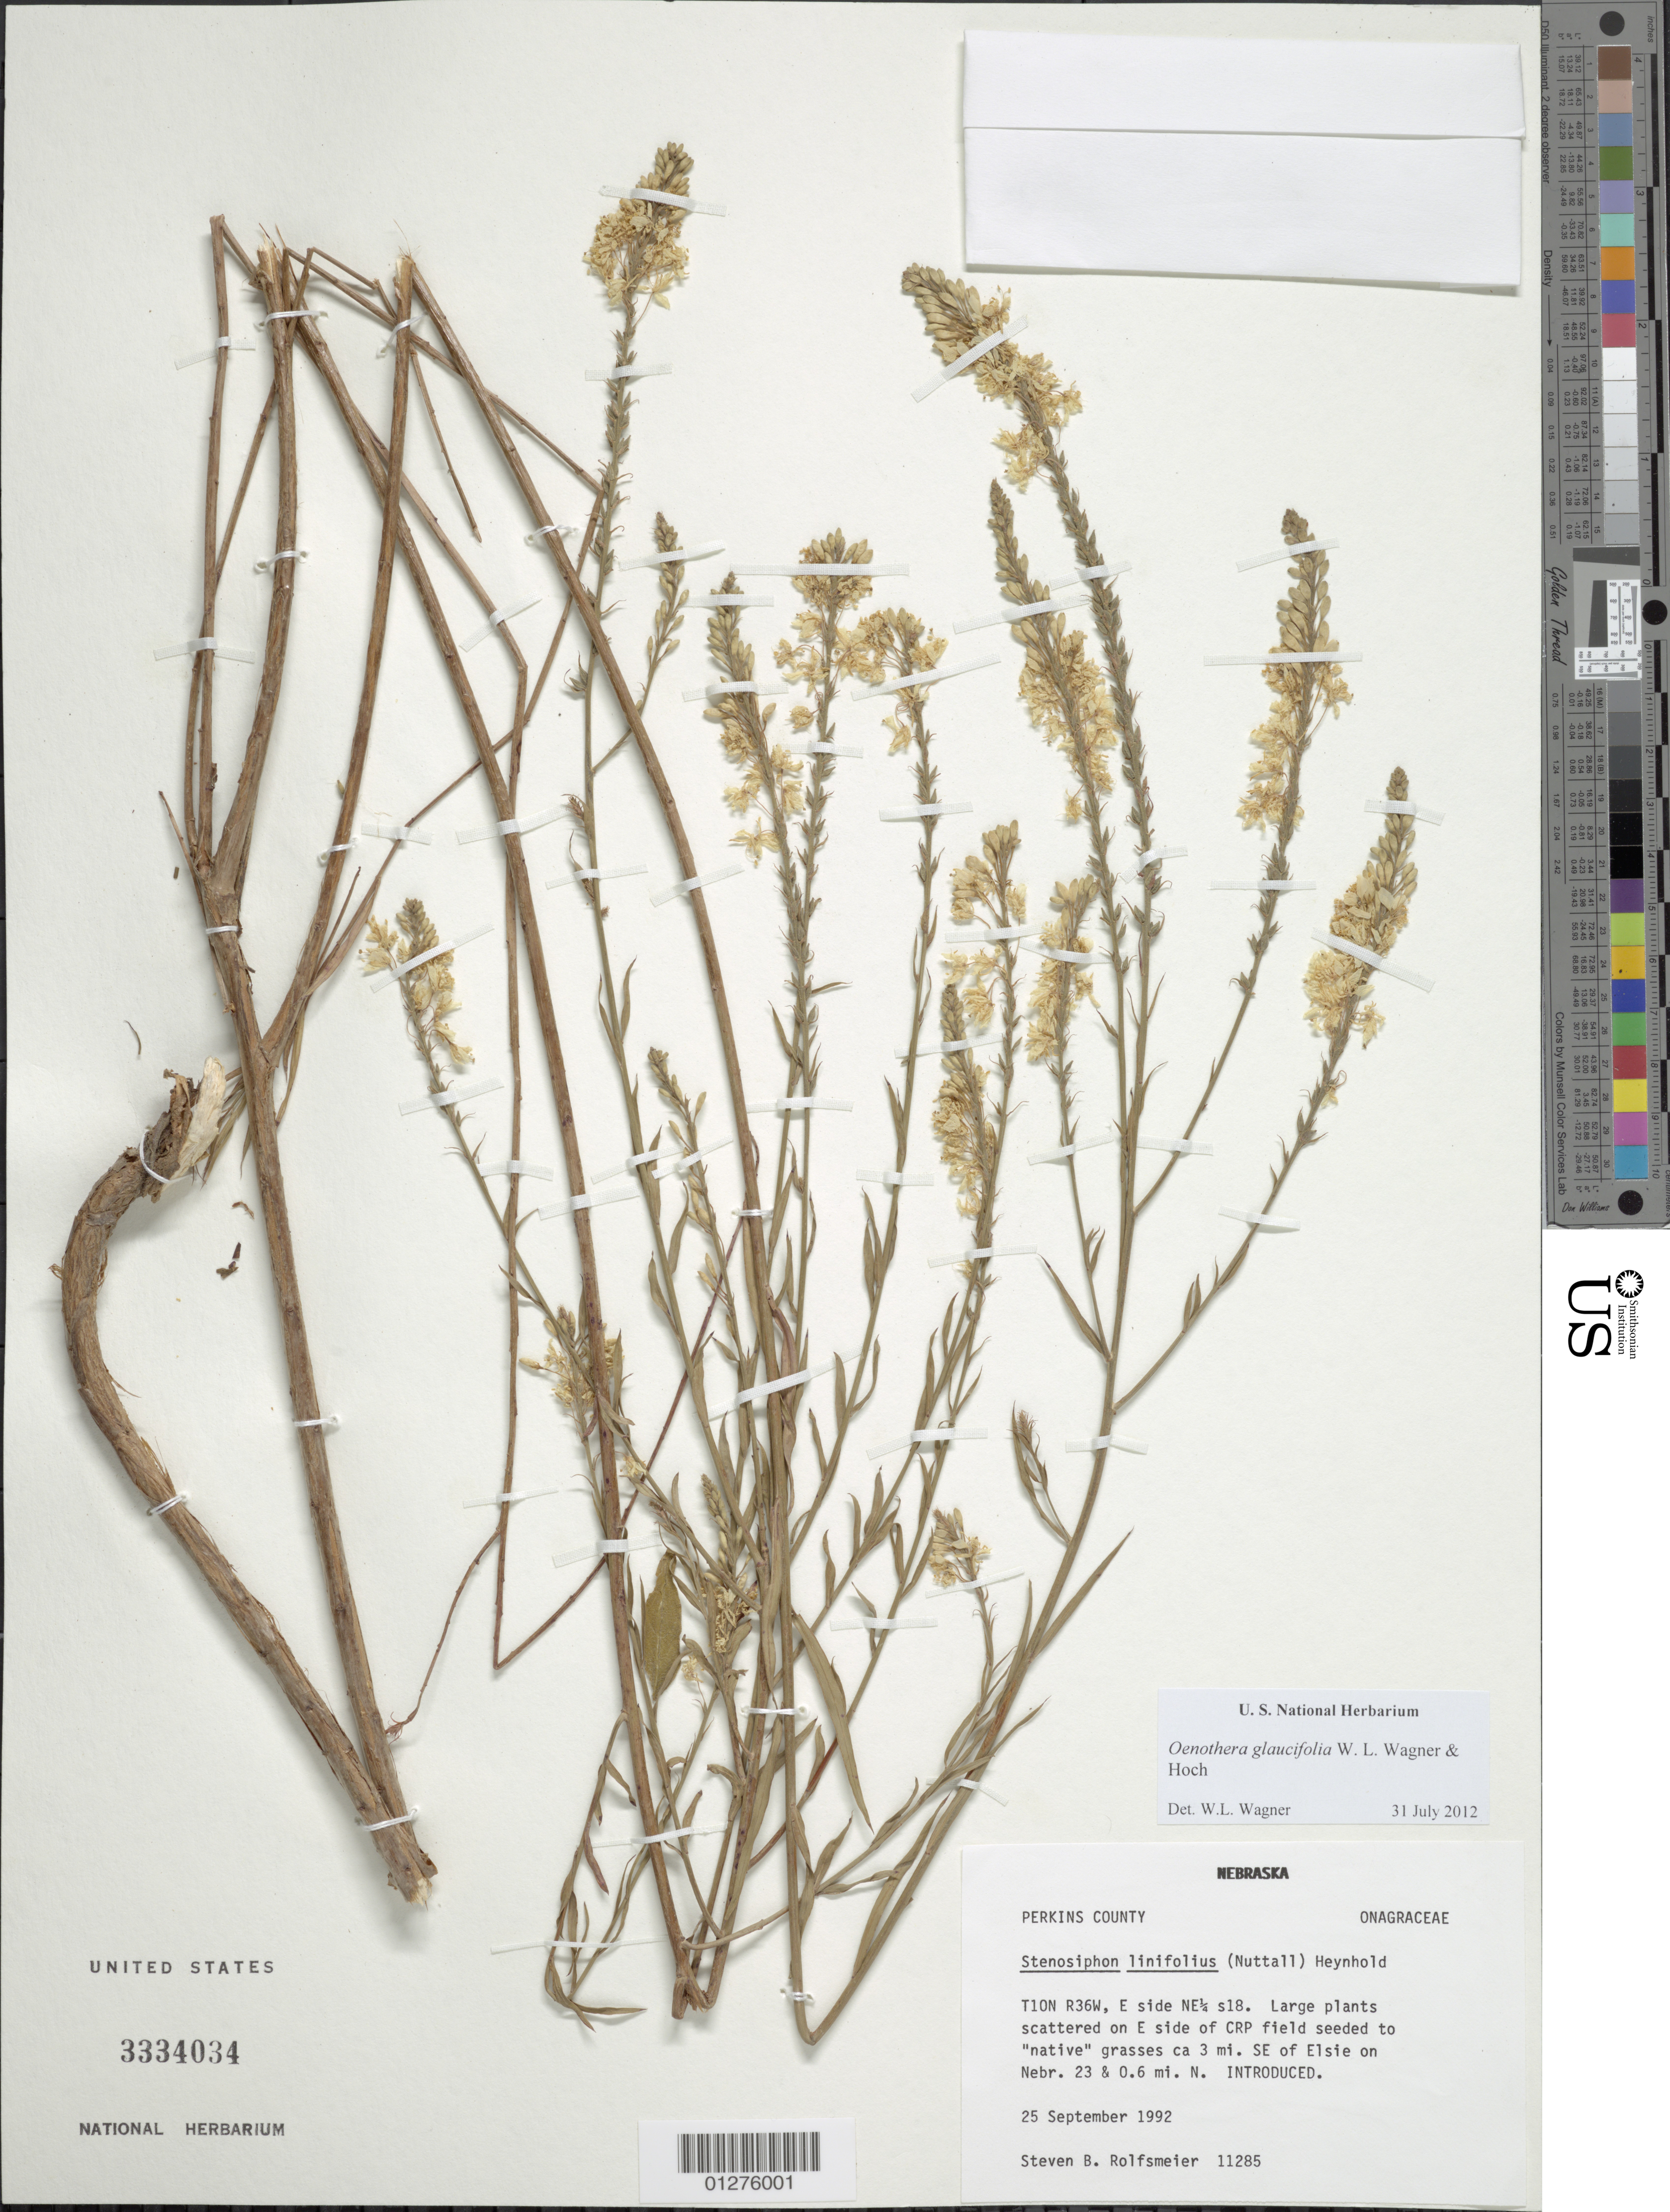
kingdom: Plantae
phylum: Tracheophyta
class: Magnoliopsida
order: Myrtales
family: Onagraceae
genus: Oenothera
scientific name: Oenothera glaucifolia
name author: W.L. Wagner & Hoch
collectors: S. Rolfsmeier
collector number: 11285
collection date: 1992-09-25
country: United States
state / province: Nebraska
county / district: Perkins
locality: TION R36W, E side NE1/4 s18. SE of Elsie on Nebr. 23 and 0.6 mi. N.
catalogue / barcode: US 3334034